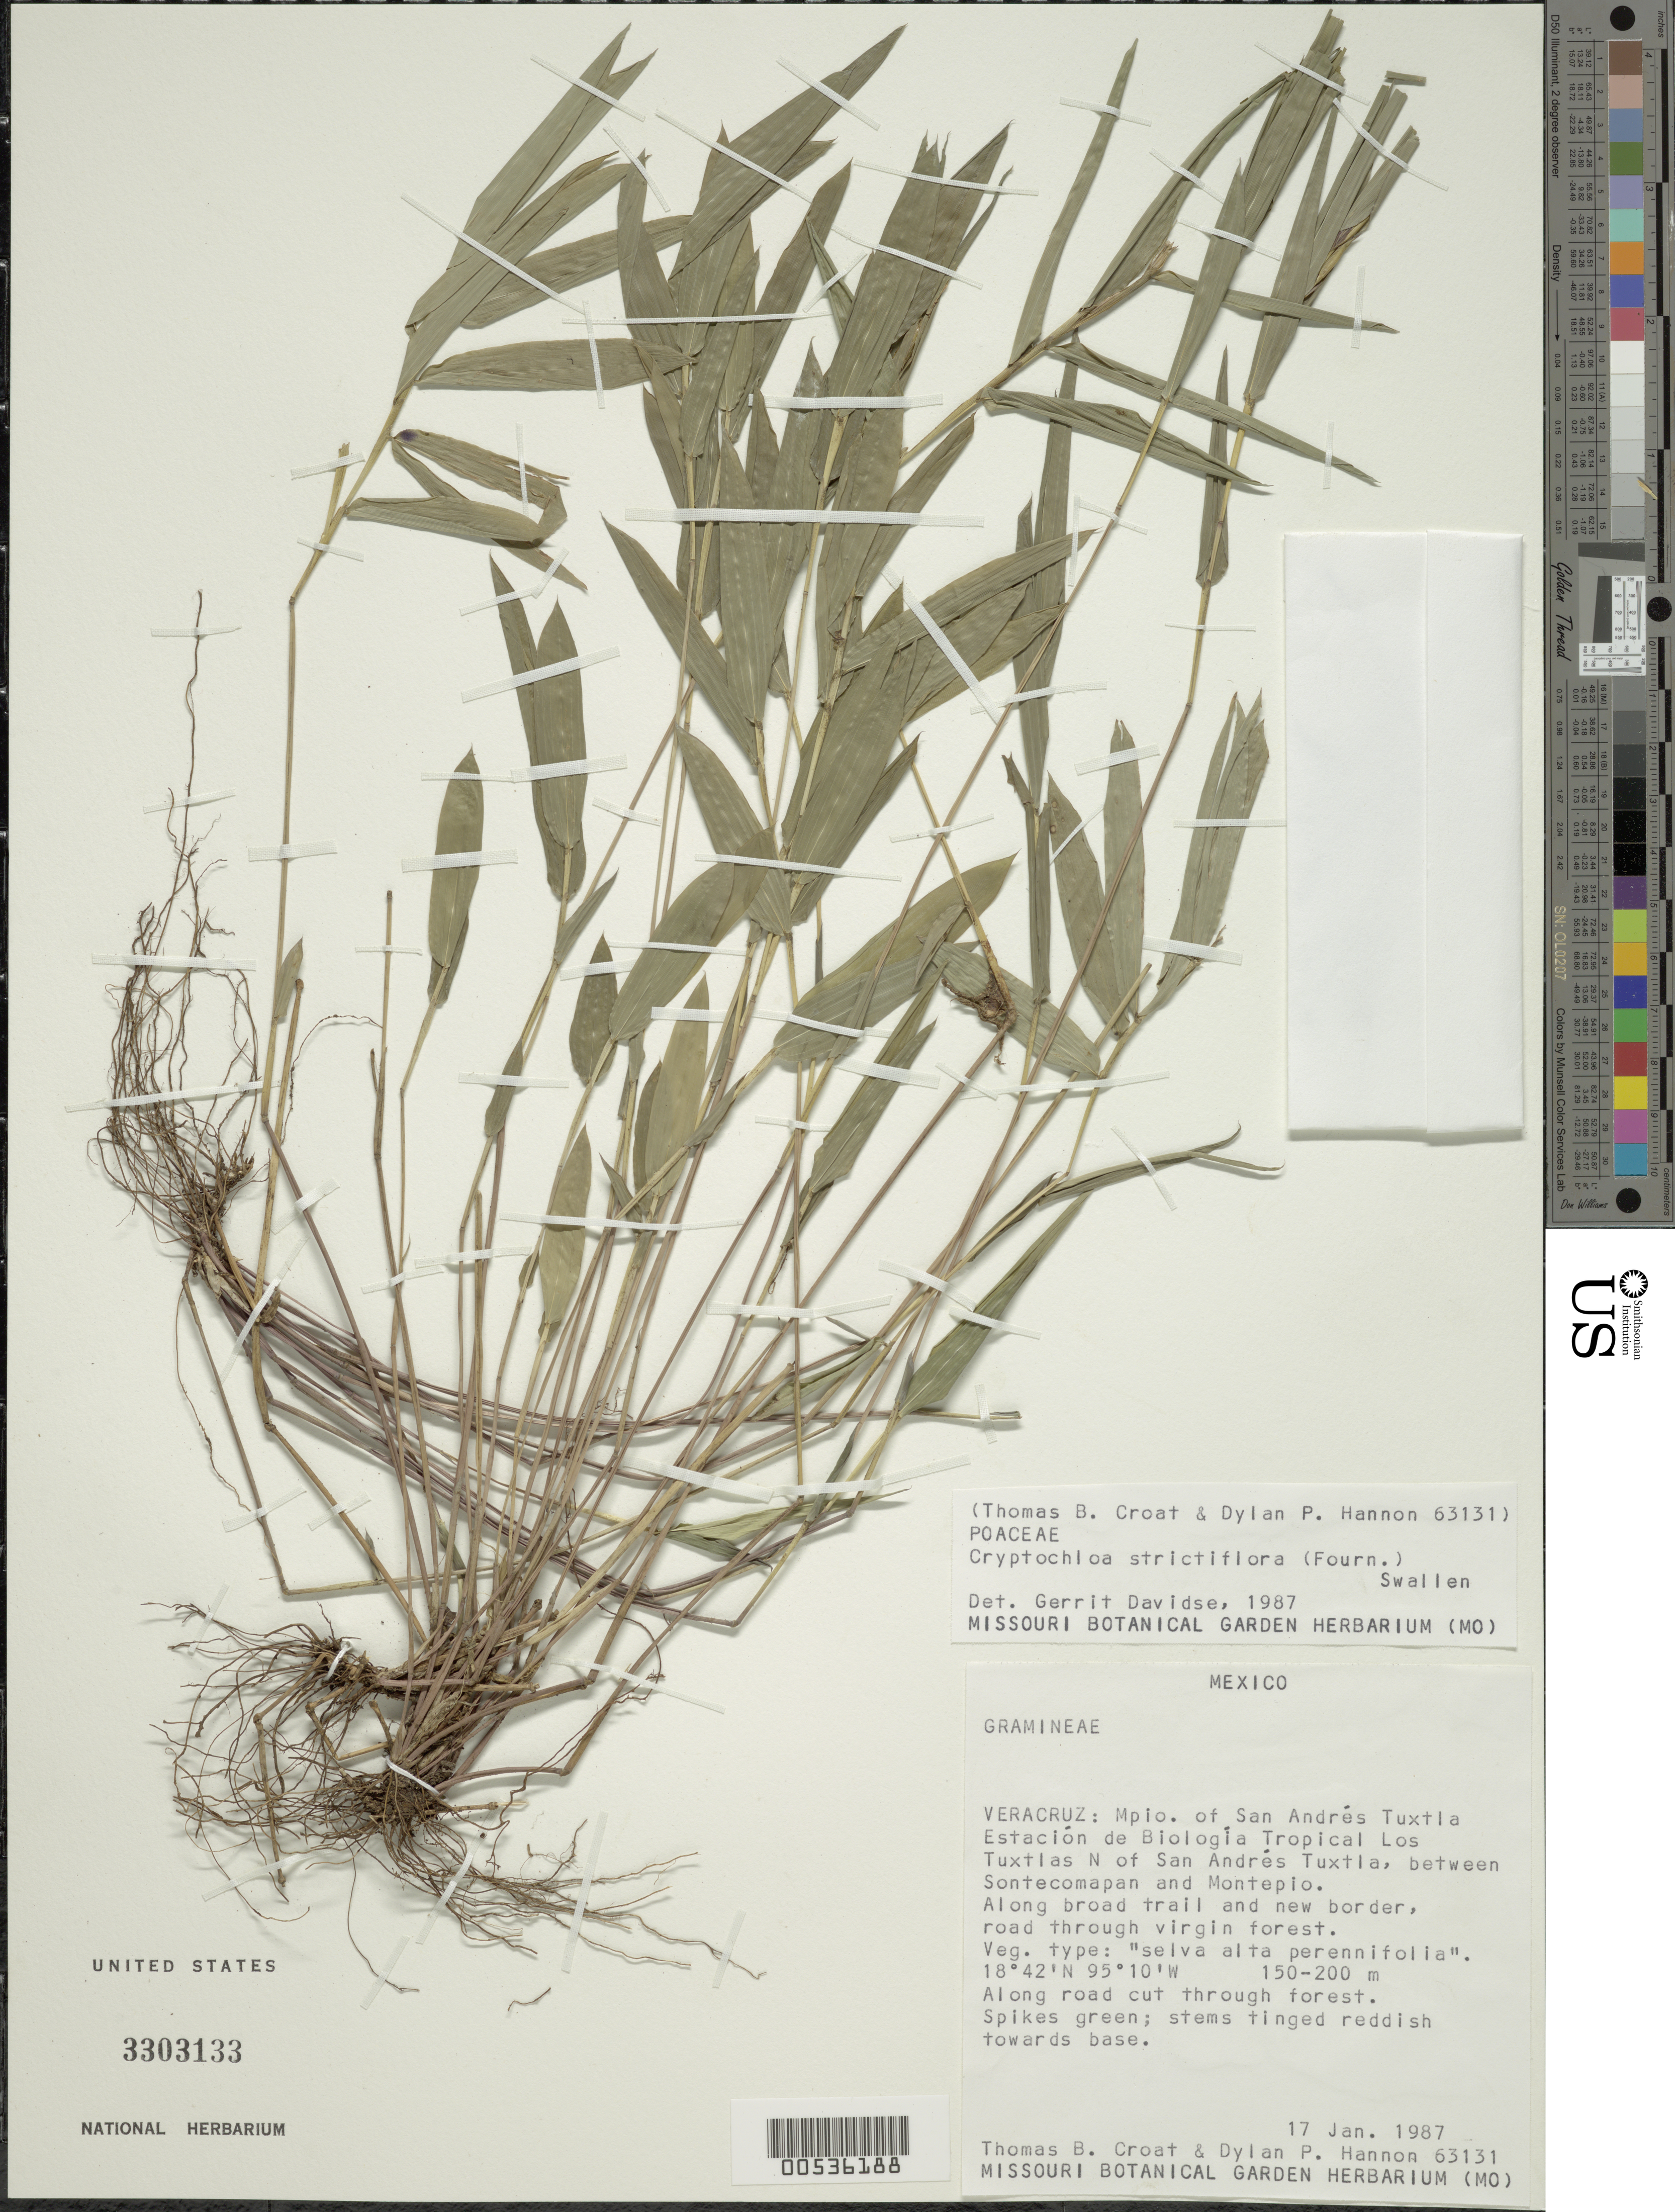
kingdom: Plantae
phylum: Tracheophyta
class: Liliopsida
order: Poales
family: Poaceae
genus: Cryptochloa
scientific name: Cryptochloa strictiflora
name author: (E. Fourn.) Swallen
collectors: T. B. Croat & D. Hannon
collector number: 63131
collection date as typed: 17 Jan 1987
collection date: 1987-01-17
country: Mexico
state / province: Veracruz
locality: San andres Tuxtla, between sontecomapan and montepio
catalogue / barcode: US 3303133